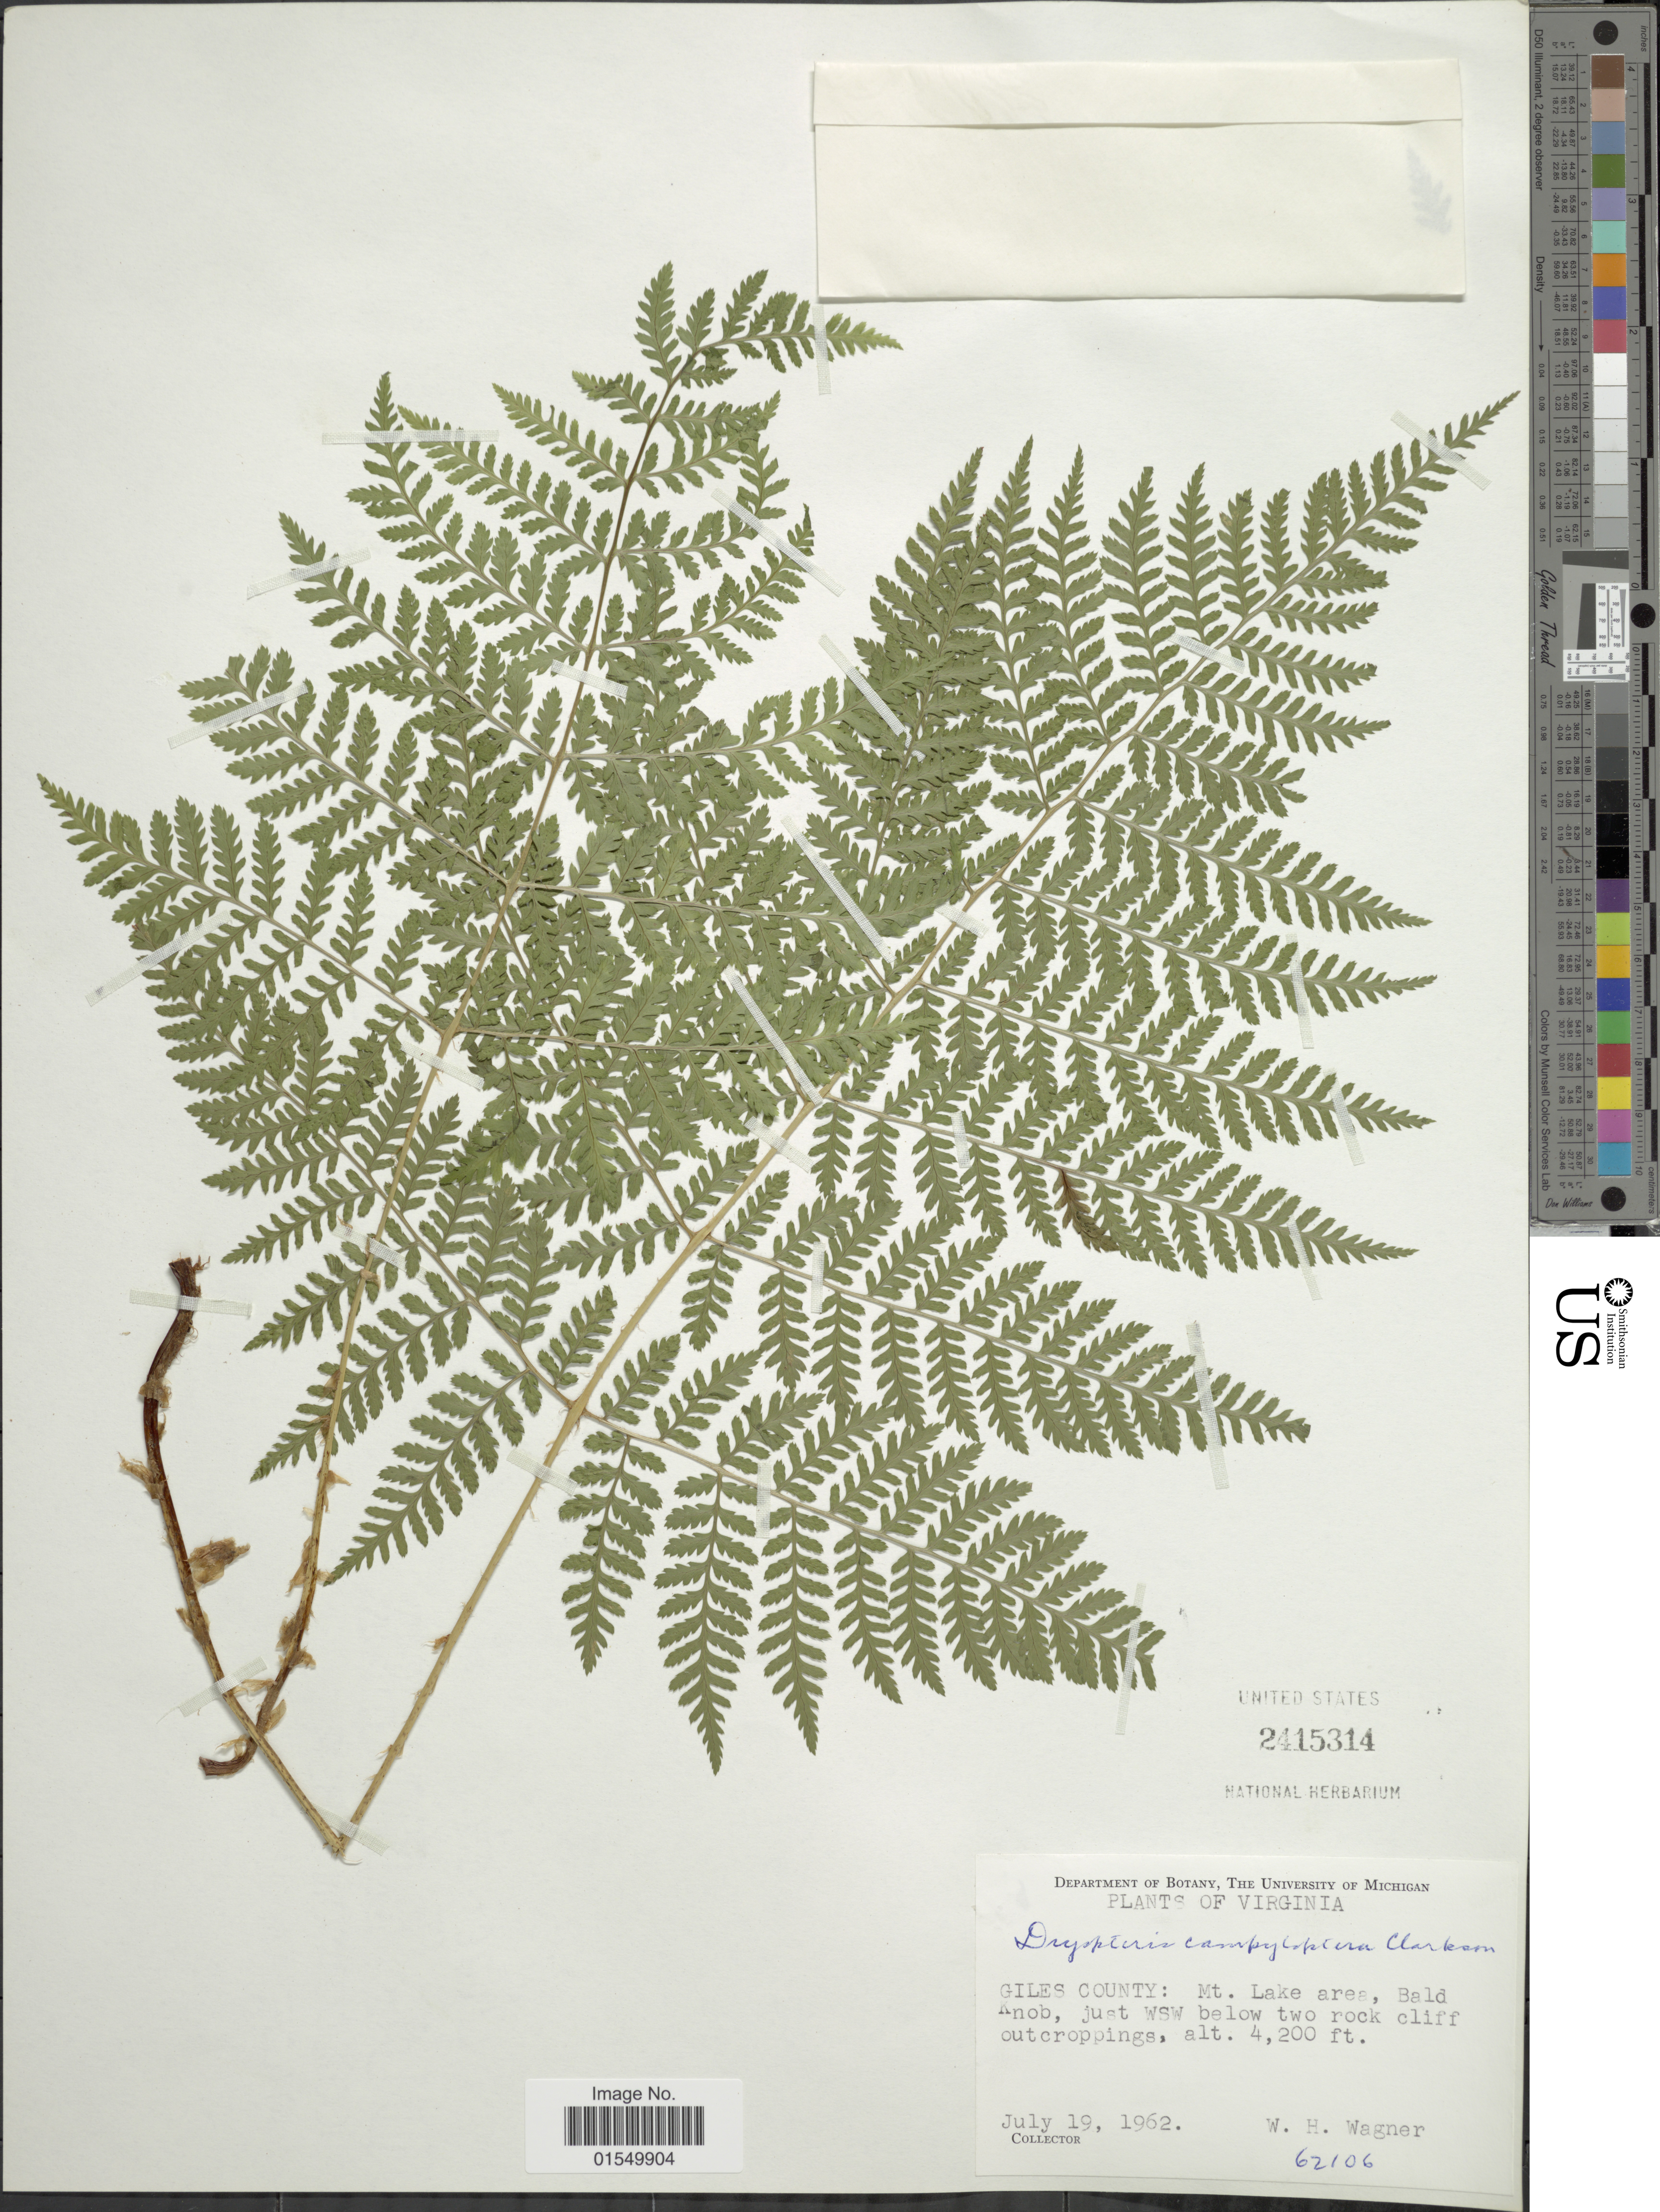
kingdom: Plantae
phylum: Tracheophyta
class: Polypodiopsida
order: Polypodiales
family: Dryopteridaceae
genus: Dryopteris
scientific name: Dryopteris campyloptera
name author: Clarkson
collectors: W. H. Wagner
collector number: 32106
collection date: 1962-07-19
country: United States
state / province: Virginia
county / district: Giles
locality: Mt. Lake area, Bald Knob, just WSW below two rock cliff outcroppings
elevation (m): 1280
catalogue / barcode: US 2415314